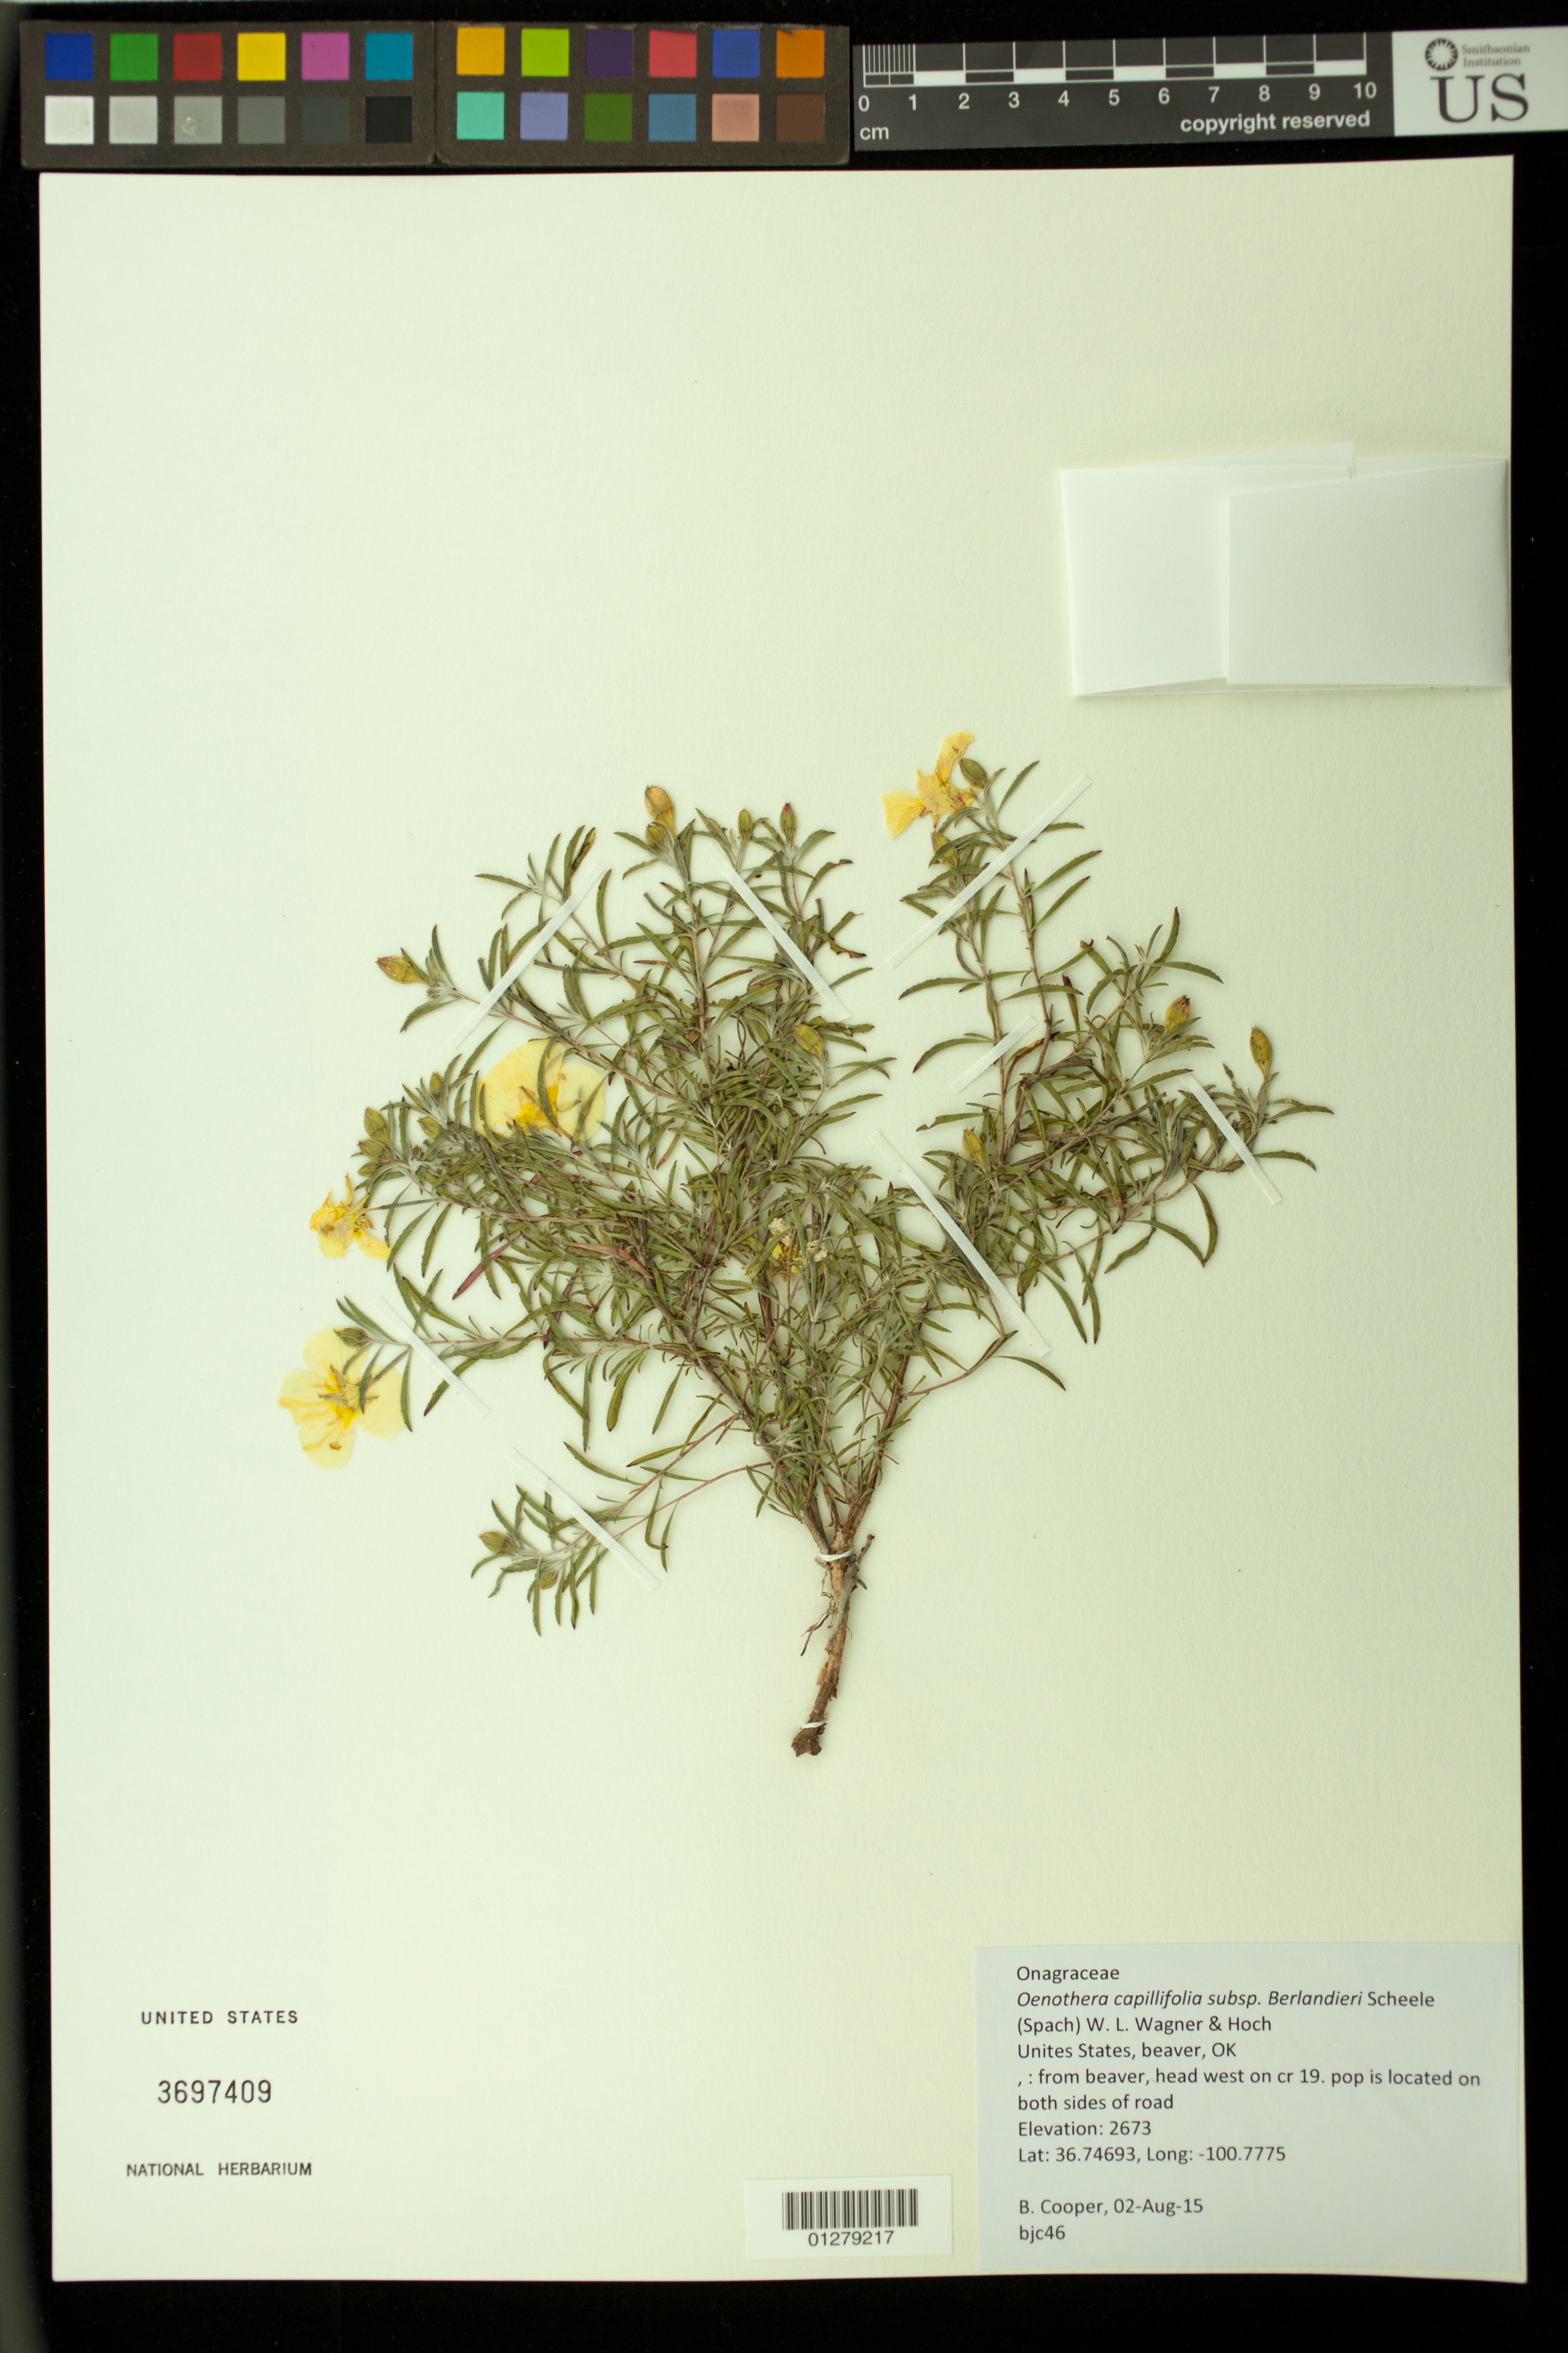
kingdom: Plantae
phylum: Tracheophyta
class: Magnoliopsida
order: Myrtales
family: Onagraceae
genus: Oenothera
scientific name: Oenothera capillifolia subsp. berlandieri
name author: (Spach) W.L. Wagner & Hoch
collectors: B. J. Cooper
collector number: BJC 46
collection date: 2015-08-02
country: United States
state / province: Oklahoma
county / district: Beaver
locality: From Beaver, head west on Country Road 19, on both sides of road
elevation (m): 2673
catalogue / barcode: US 3697409